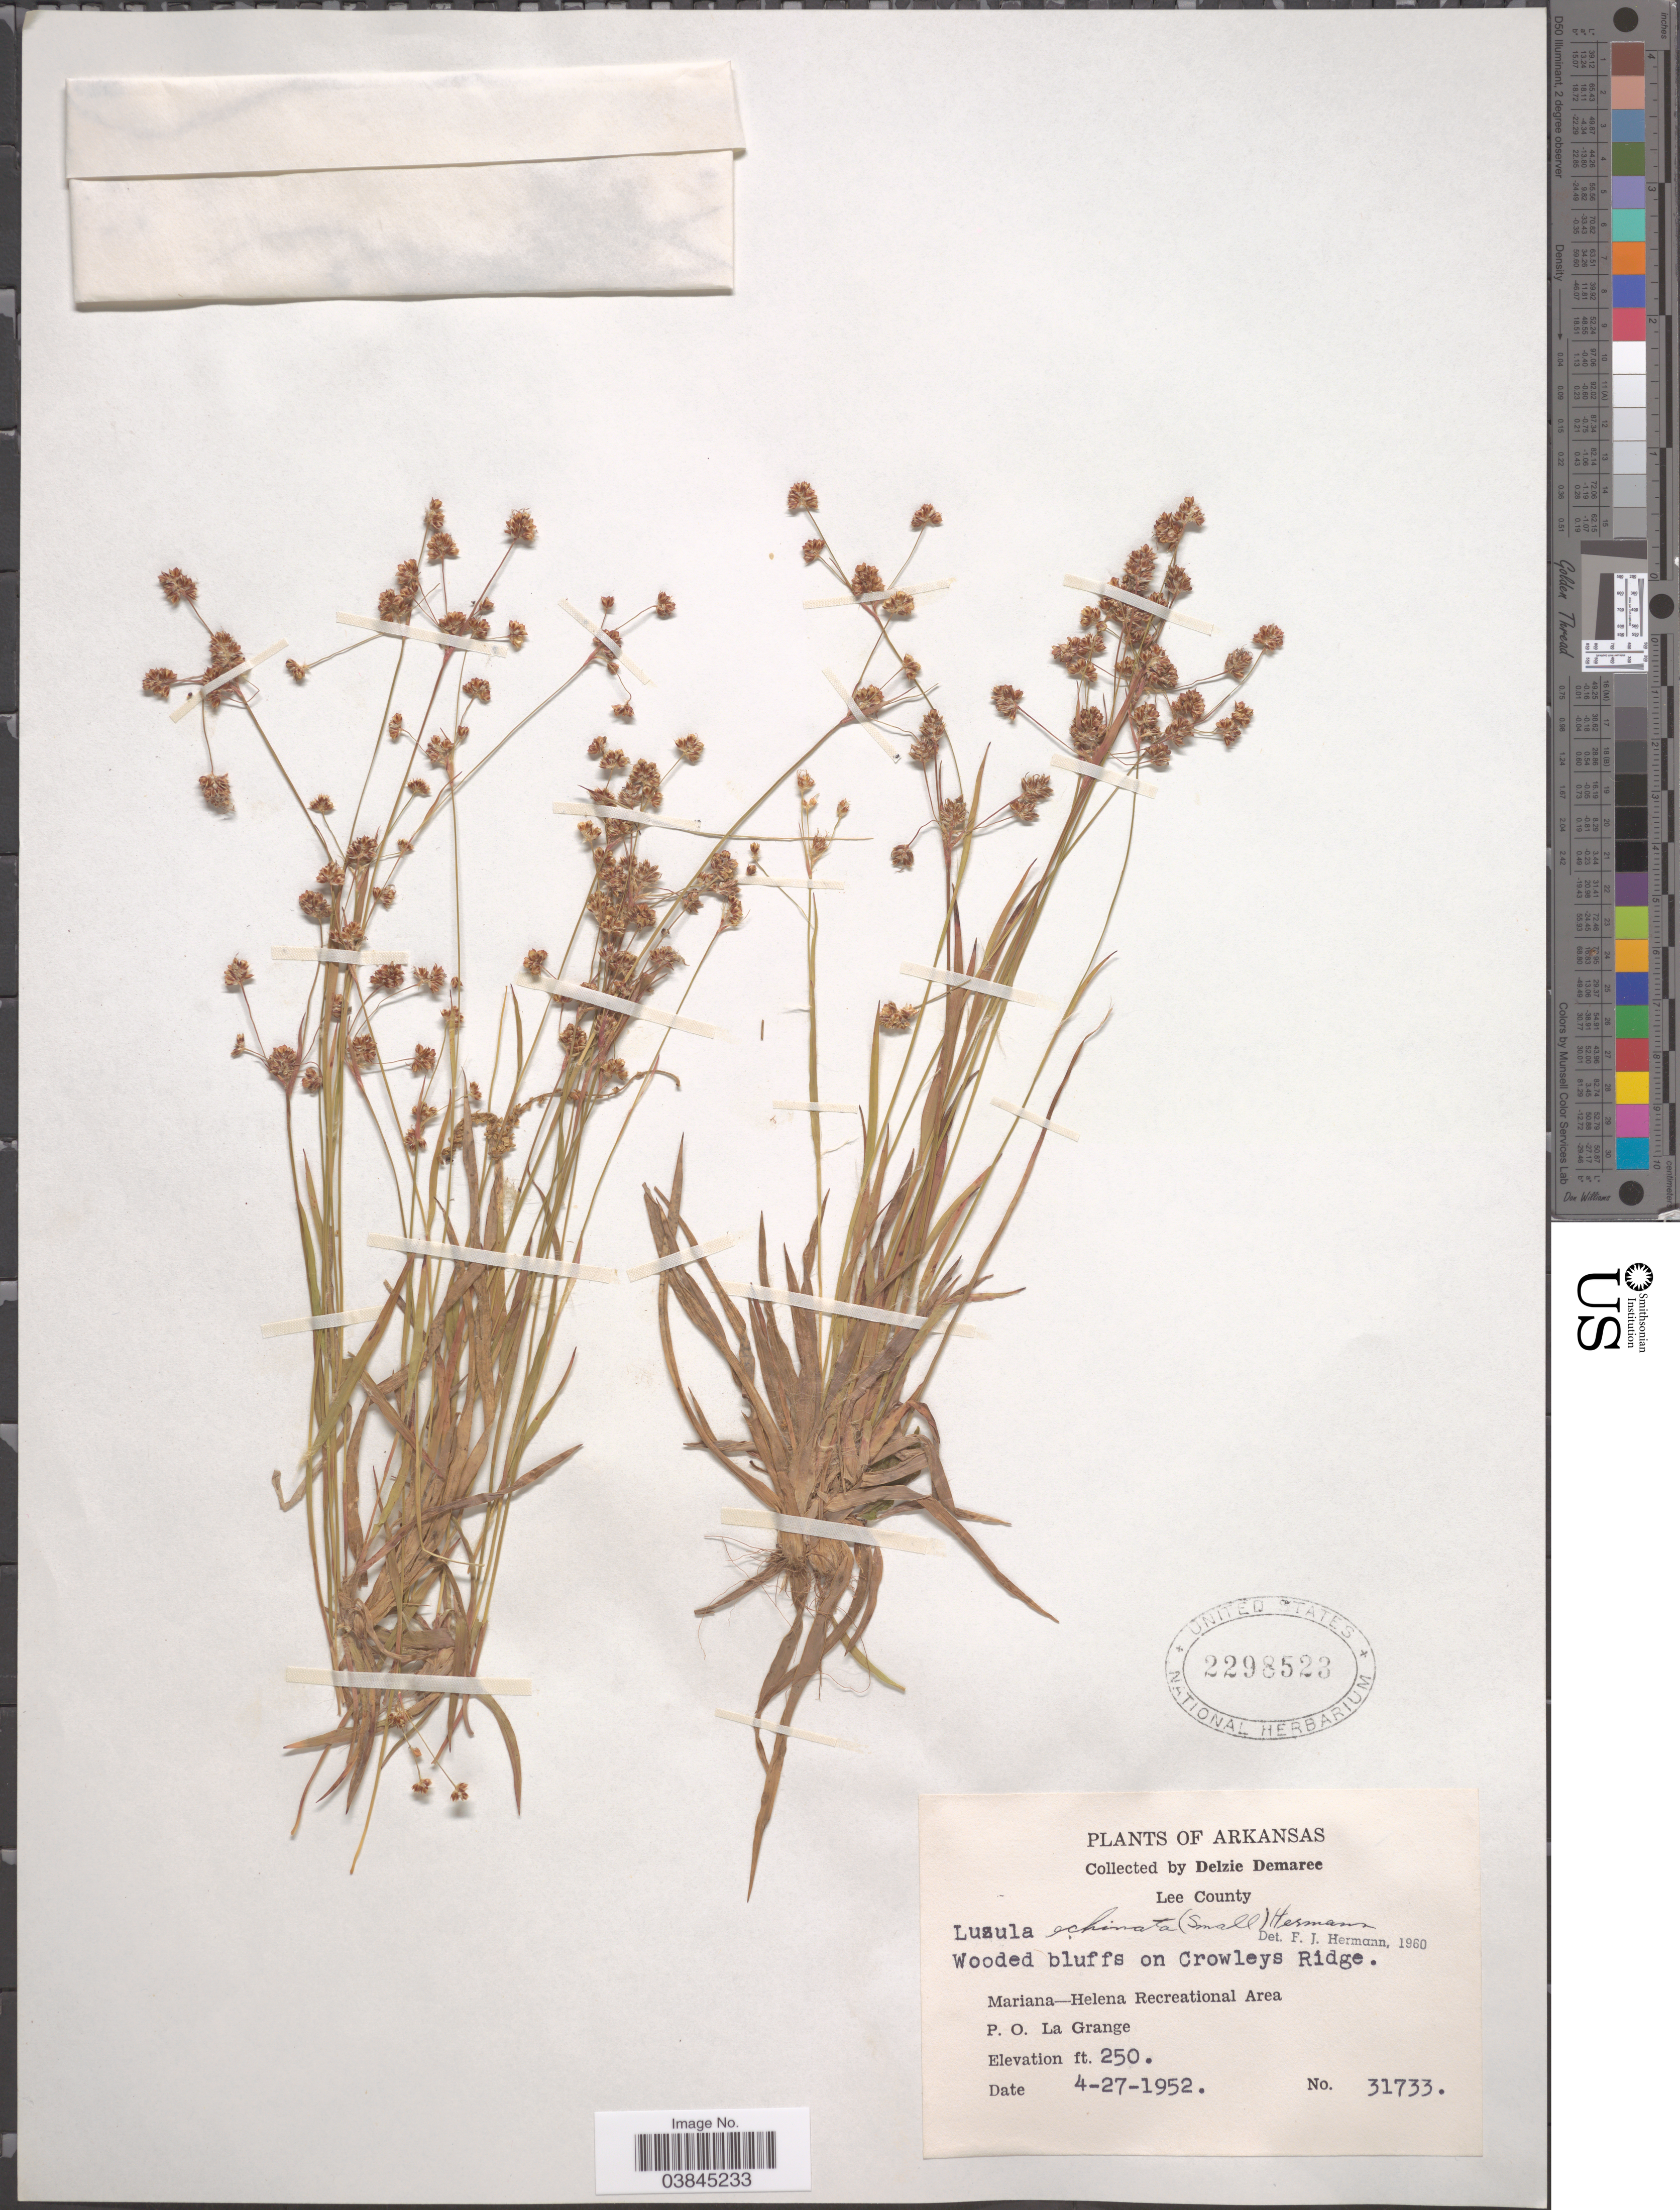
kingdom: Plantae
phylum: Tracheophyta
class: Liliopsida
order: Poales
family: Juncaceae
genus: Luzula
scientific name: Luzula campestris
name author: (L.) DC.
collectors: D. Demaree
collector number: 31733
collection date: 1952-04-27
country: United States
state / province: Arkansas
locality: Lee County. On Crowleys Ridge. Mariana-Helena Recreational Area. P. O. La Grange.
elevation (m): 76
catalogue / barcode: US 2298523